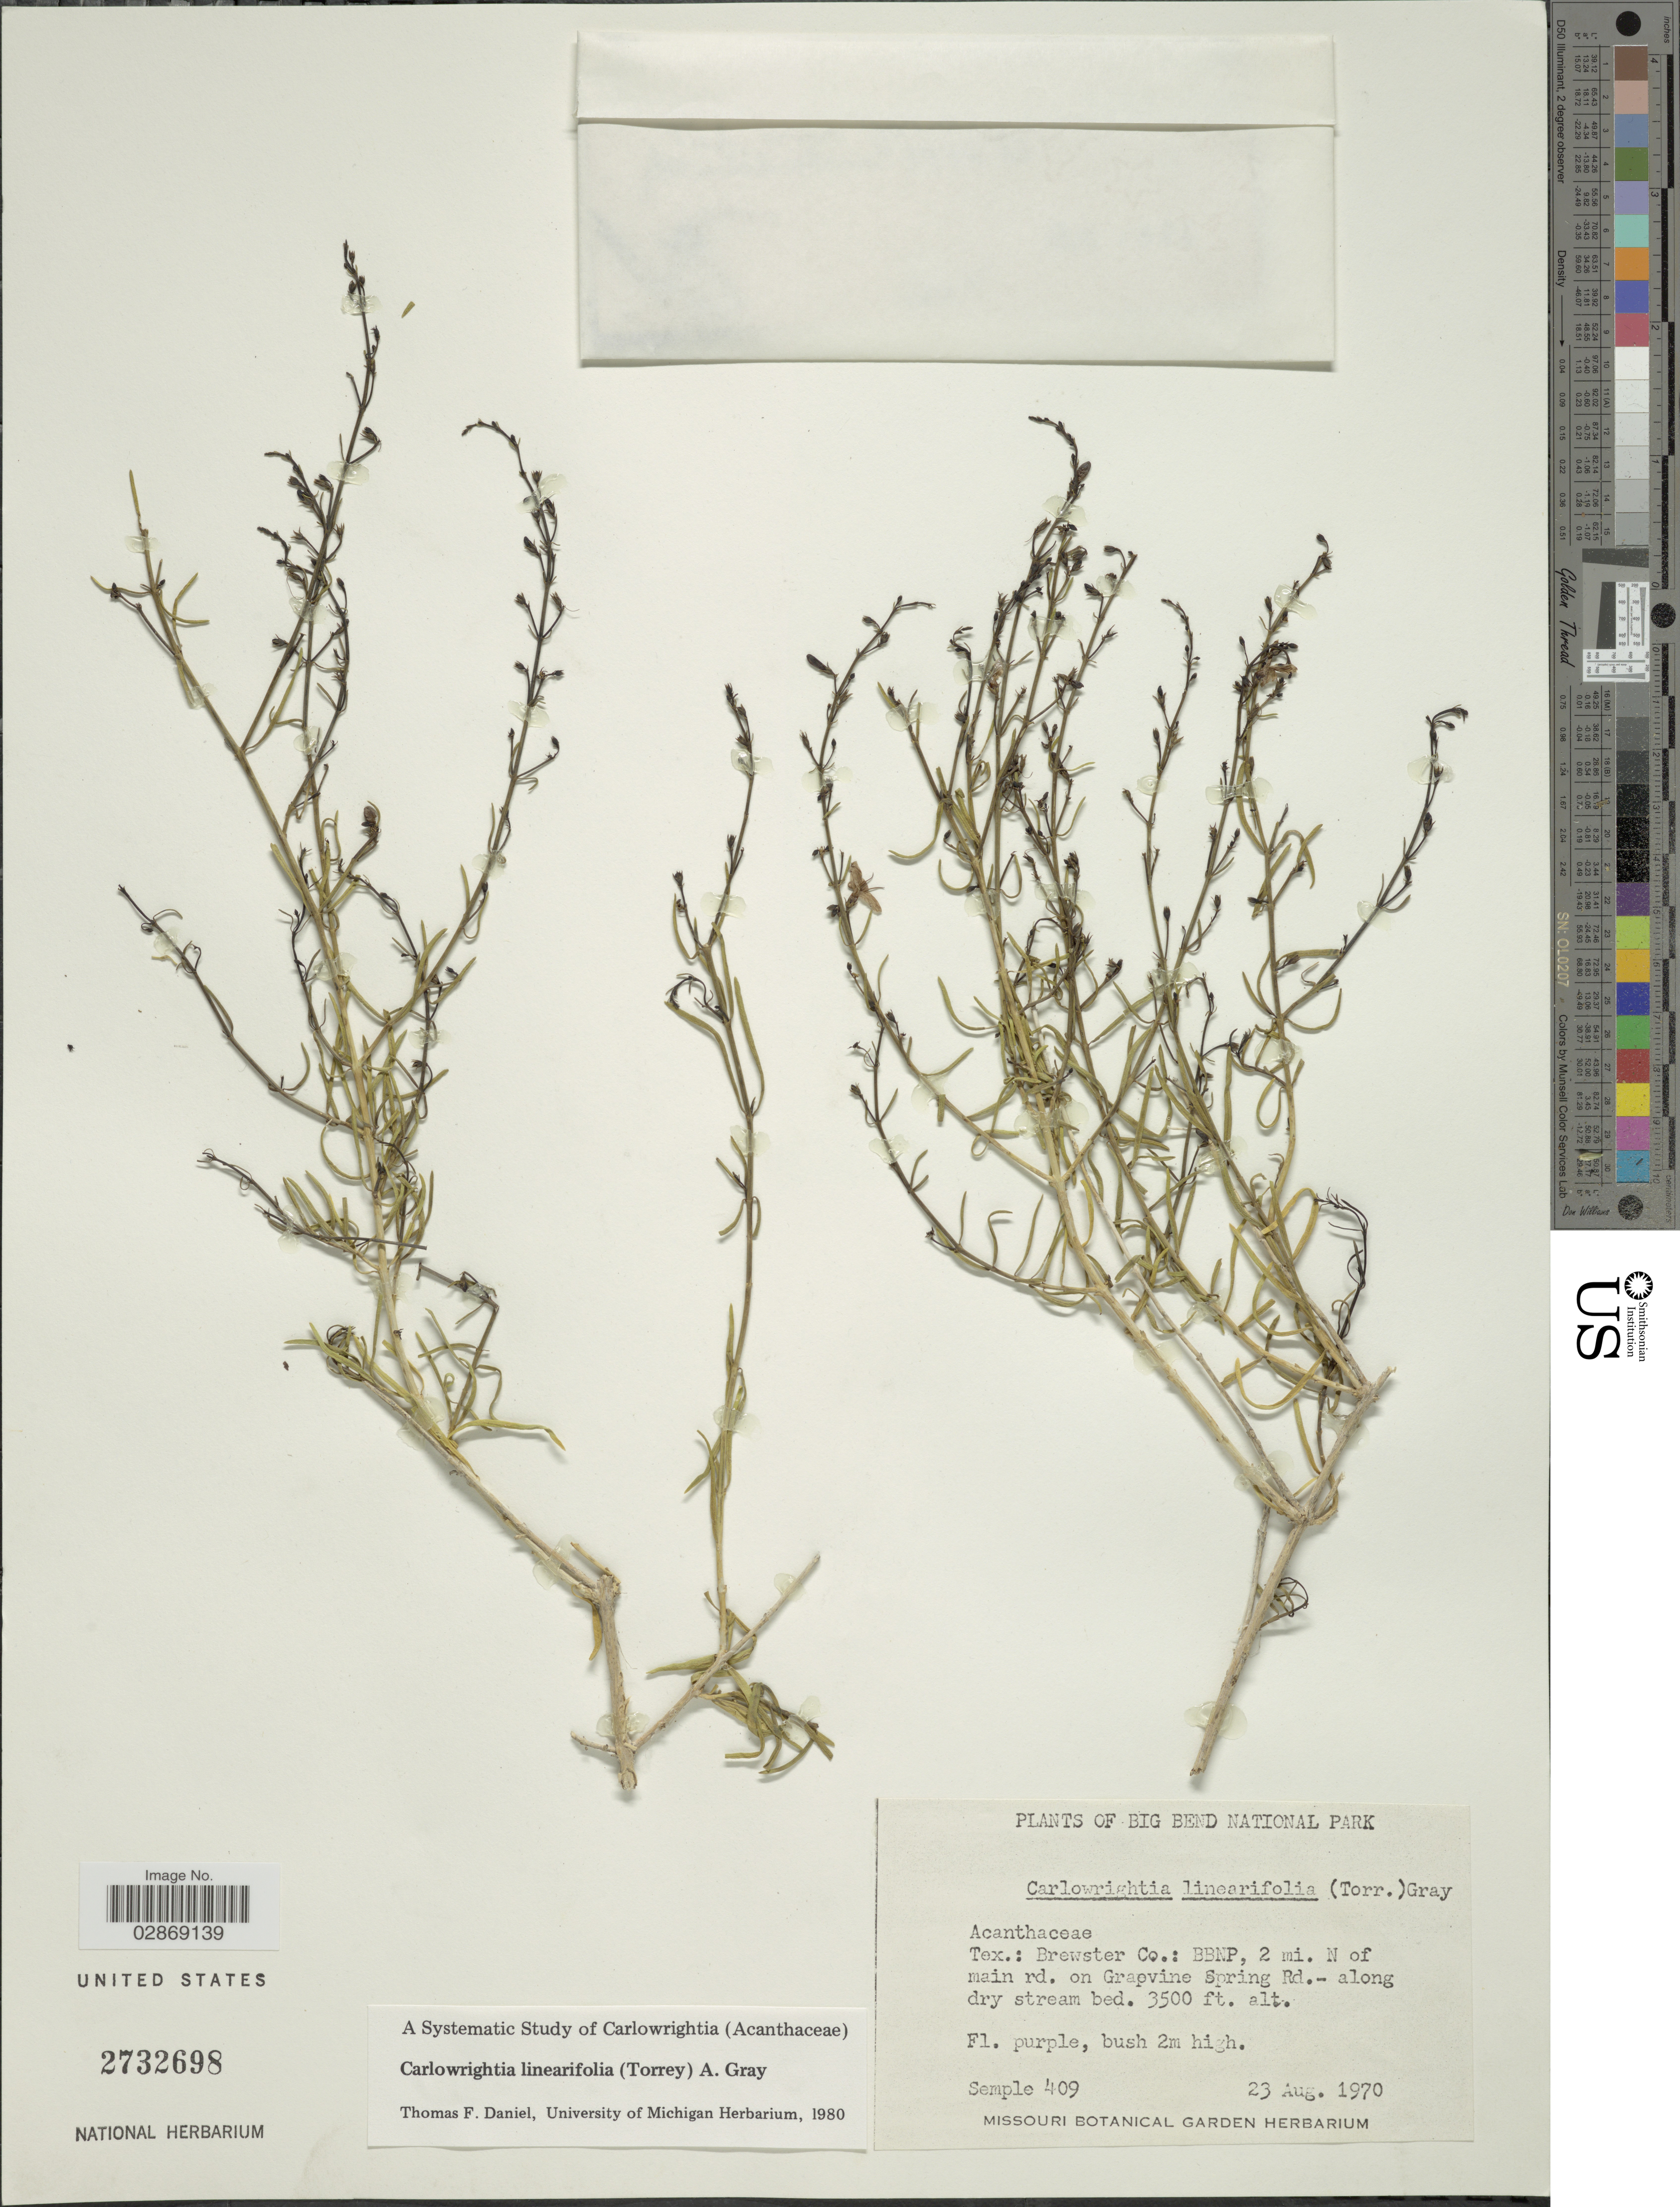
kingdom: Plantae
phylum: Tracheophyta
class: Magnoliopsida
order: Lamiales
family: Acanthaceae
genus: Carlowrightia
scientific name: Carlowrightia linearifolia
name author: (Torr.) A. Gray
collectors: Semple, --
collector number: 409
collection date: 1970-08-23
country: United States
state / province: Texas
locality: Big Bend National Park. Brewster Co.: BBNP, 2 mi. N of main rd. on Grapevine Spring Rd.-along dry stream bed.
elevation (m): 1067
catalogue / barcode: US 2732698